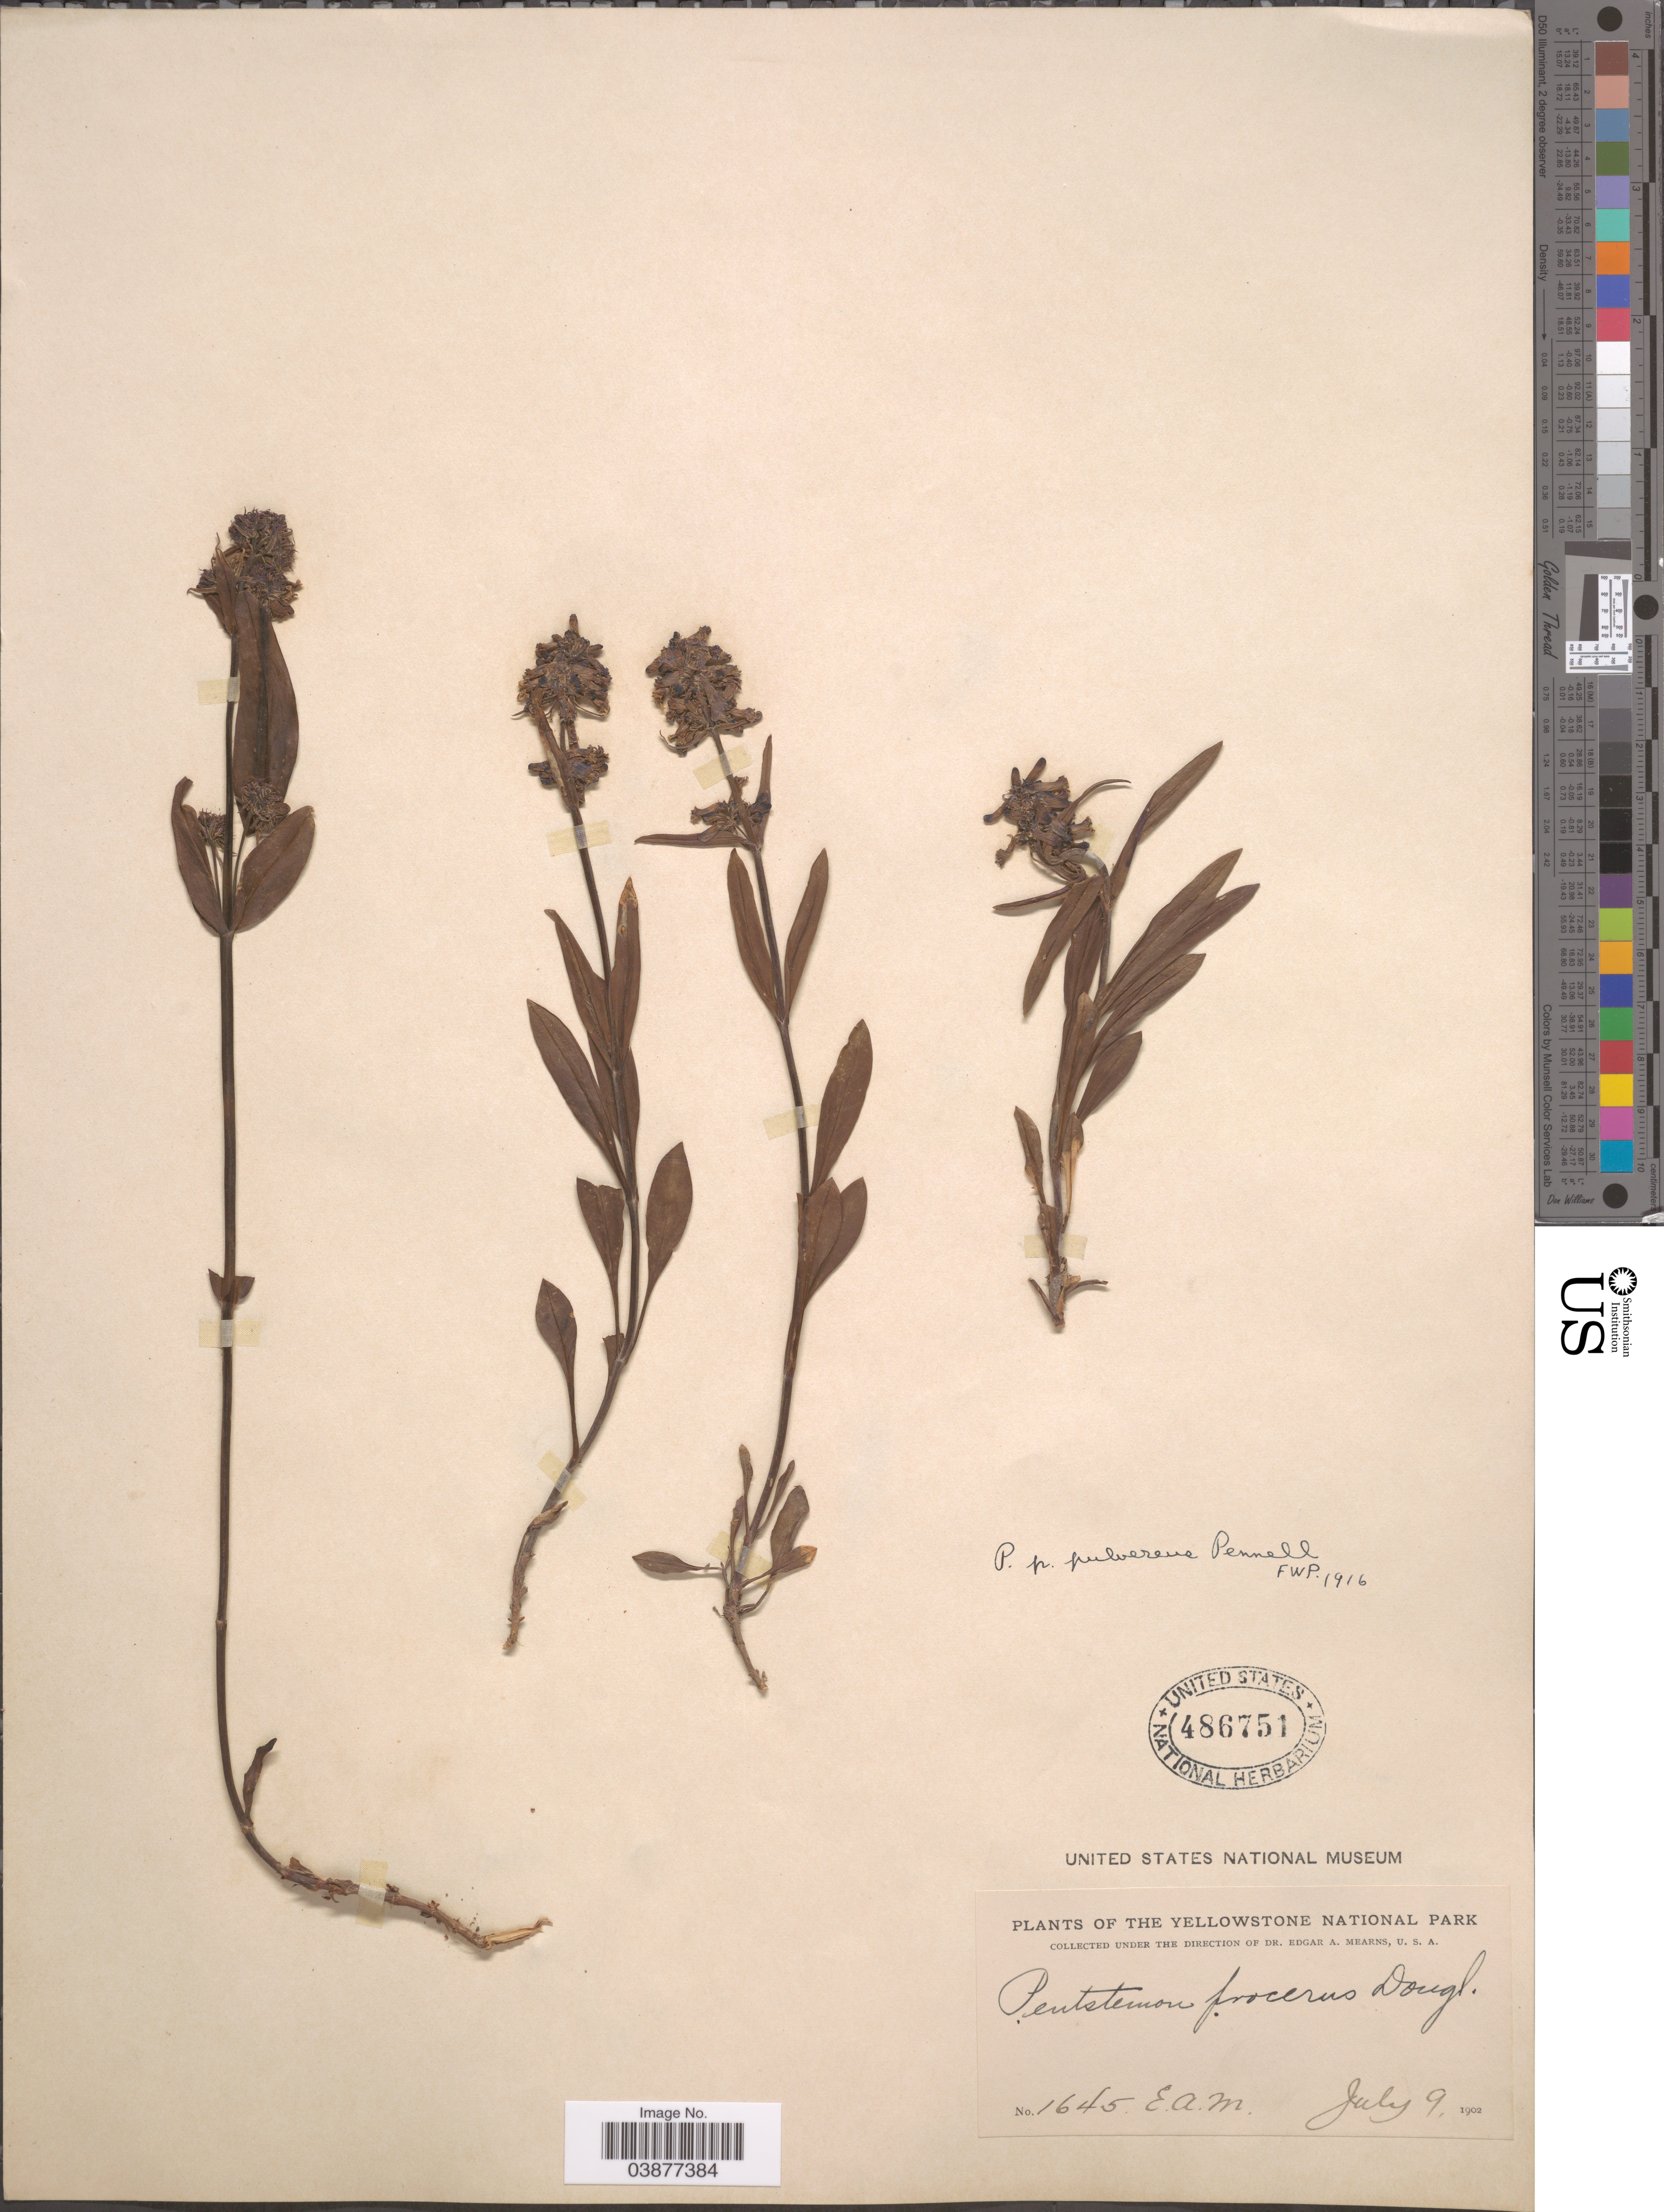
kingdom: Plantae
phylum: Tracheophyta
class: Magnoliopsida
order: Lamiales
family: Plantaginaceae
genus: Penstemon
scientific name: Penstemon procerus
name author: Douglas ex Graham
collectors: E. A. Mearns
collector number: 1645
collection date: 1902-07-09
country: United States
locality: Yellowstone National Park.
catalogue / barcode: US 486751